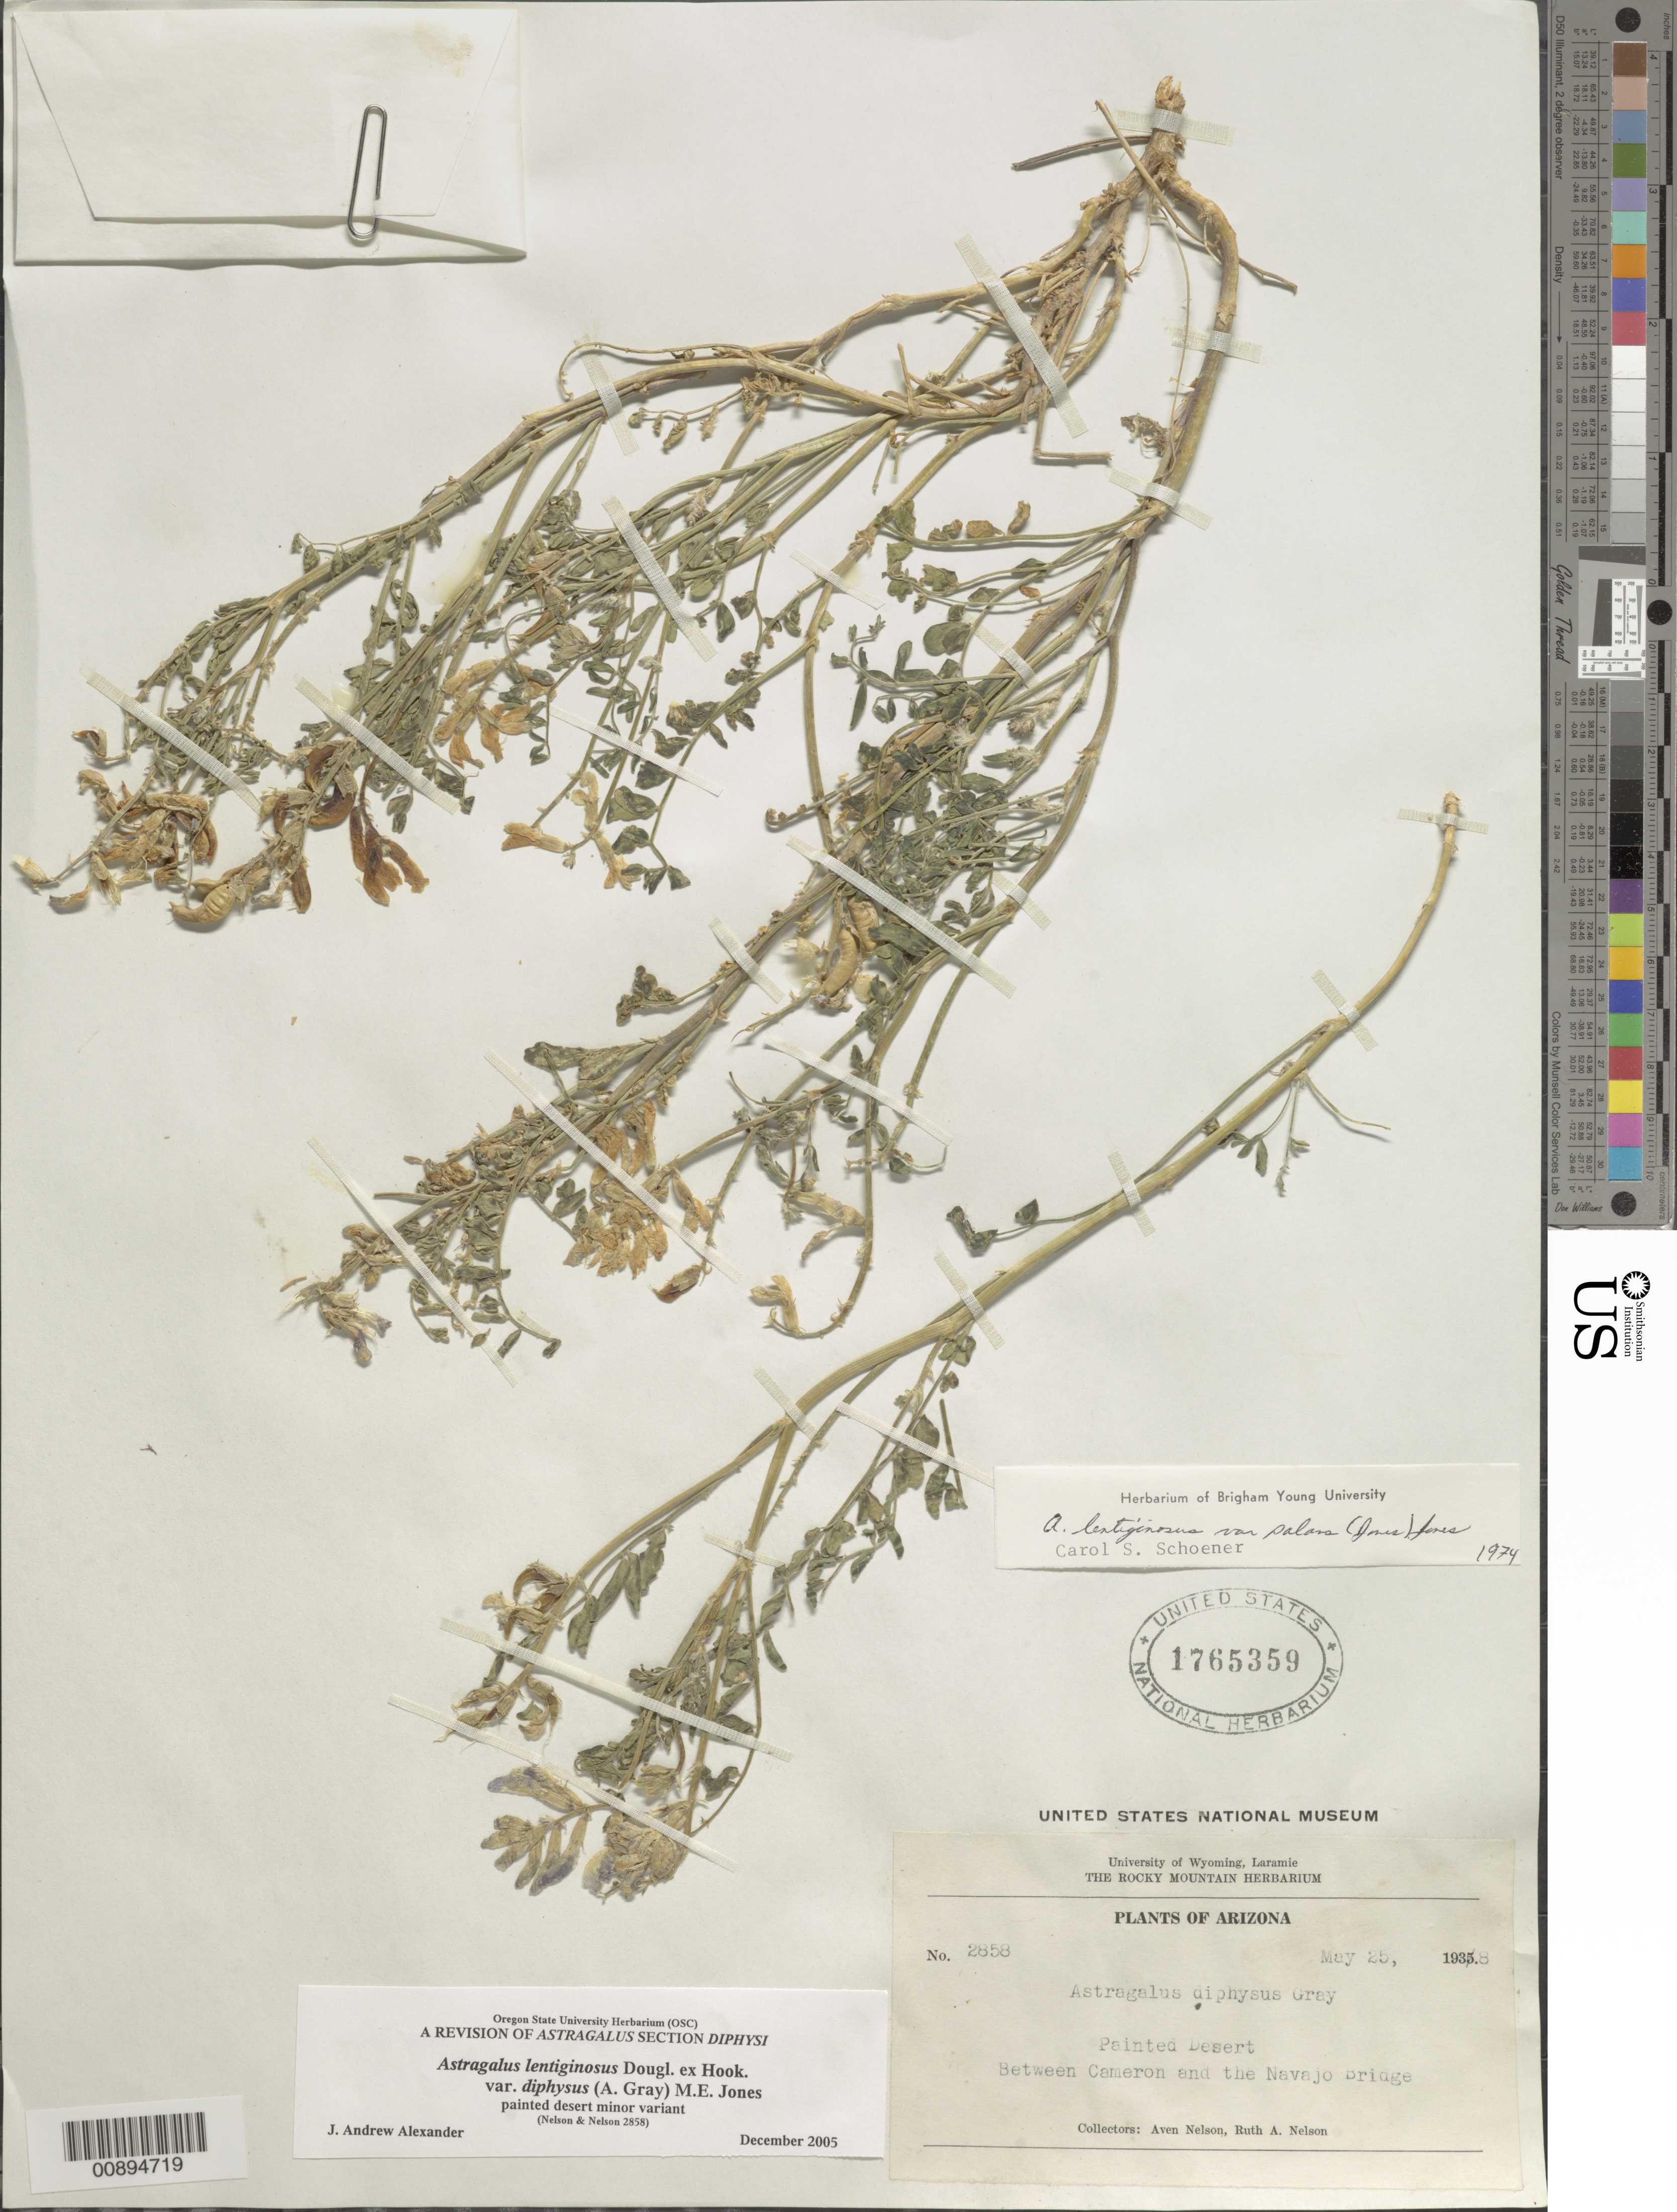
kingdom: Plantae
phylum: Tracheophyta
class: Magnoliopsida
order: Fabales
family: Fabaceae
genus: Astragalus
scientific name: Astragalus lentiginosus var. diphysus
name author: (A. Gray) M.E. Jones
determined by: Alexander, J. A.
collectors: A. Nelson & R. A. Nelson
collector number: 2858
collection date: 1938-05-25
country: United States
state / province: Arizona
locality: Painted Desert, Between Cameron and the Navajo Bridge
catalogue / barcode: US 1765359